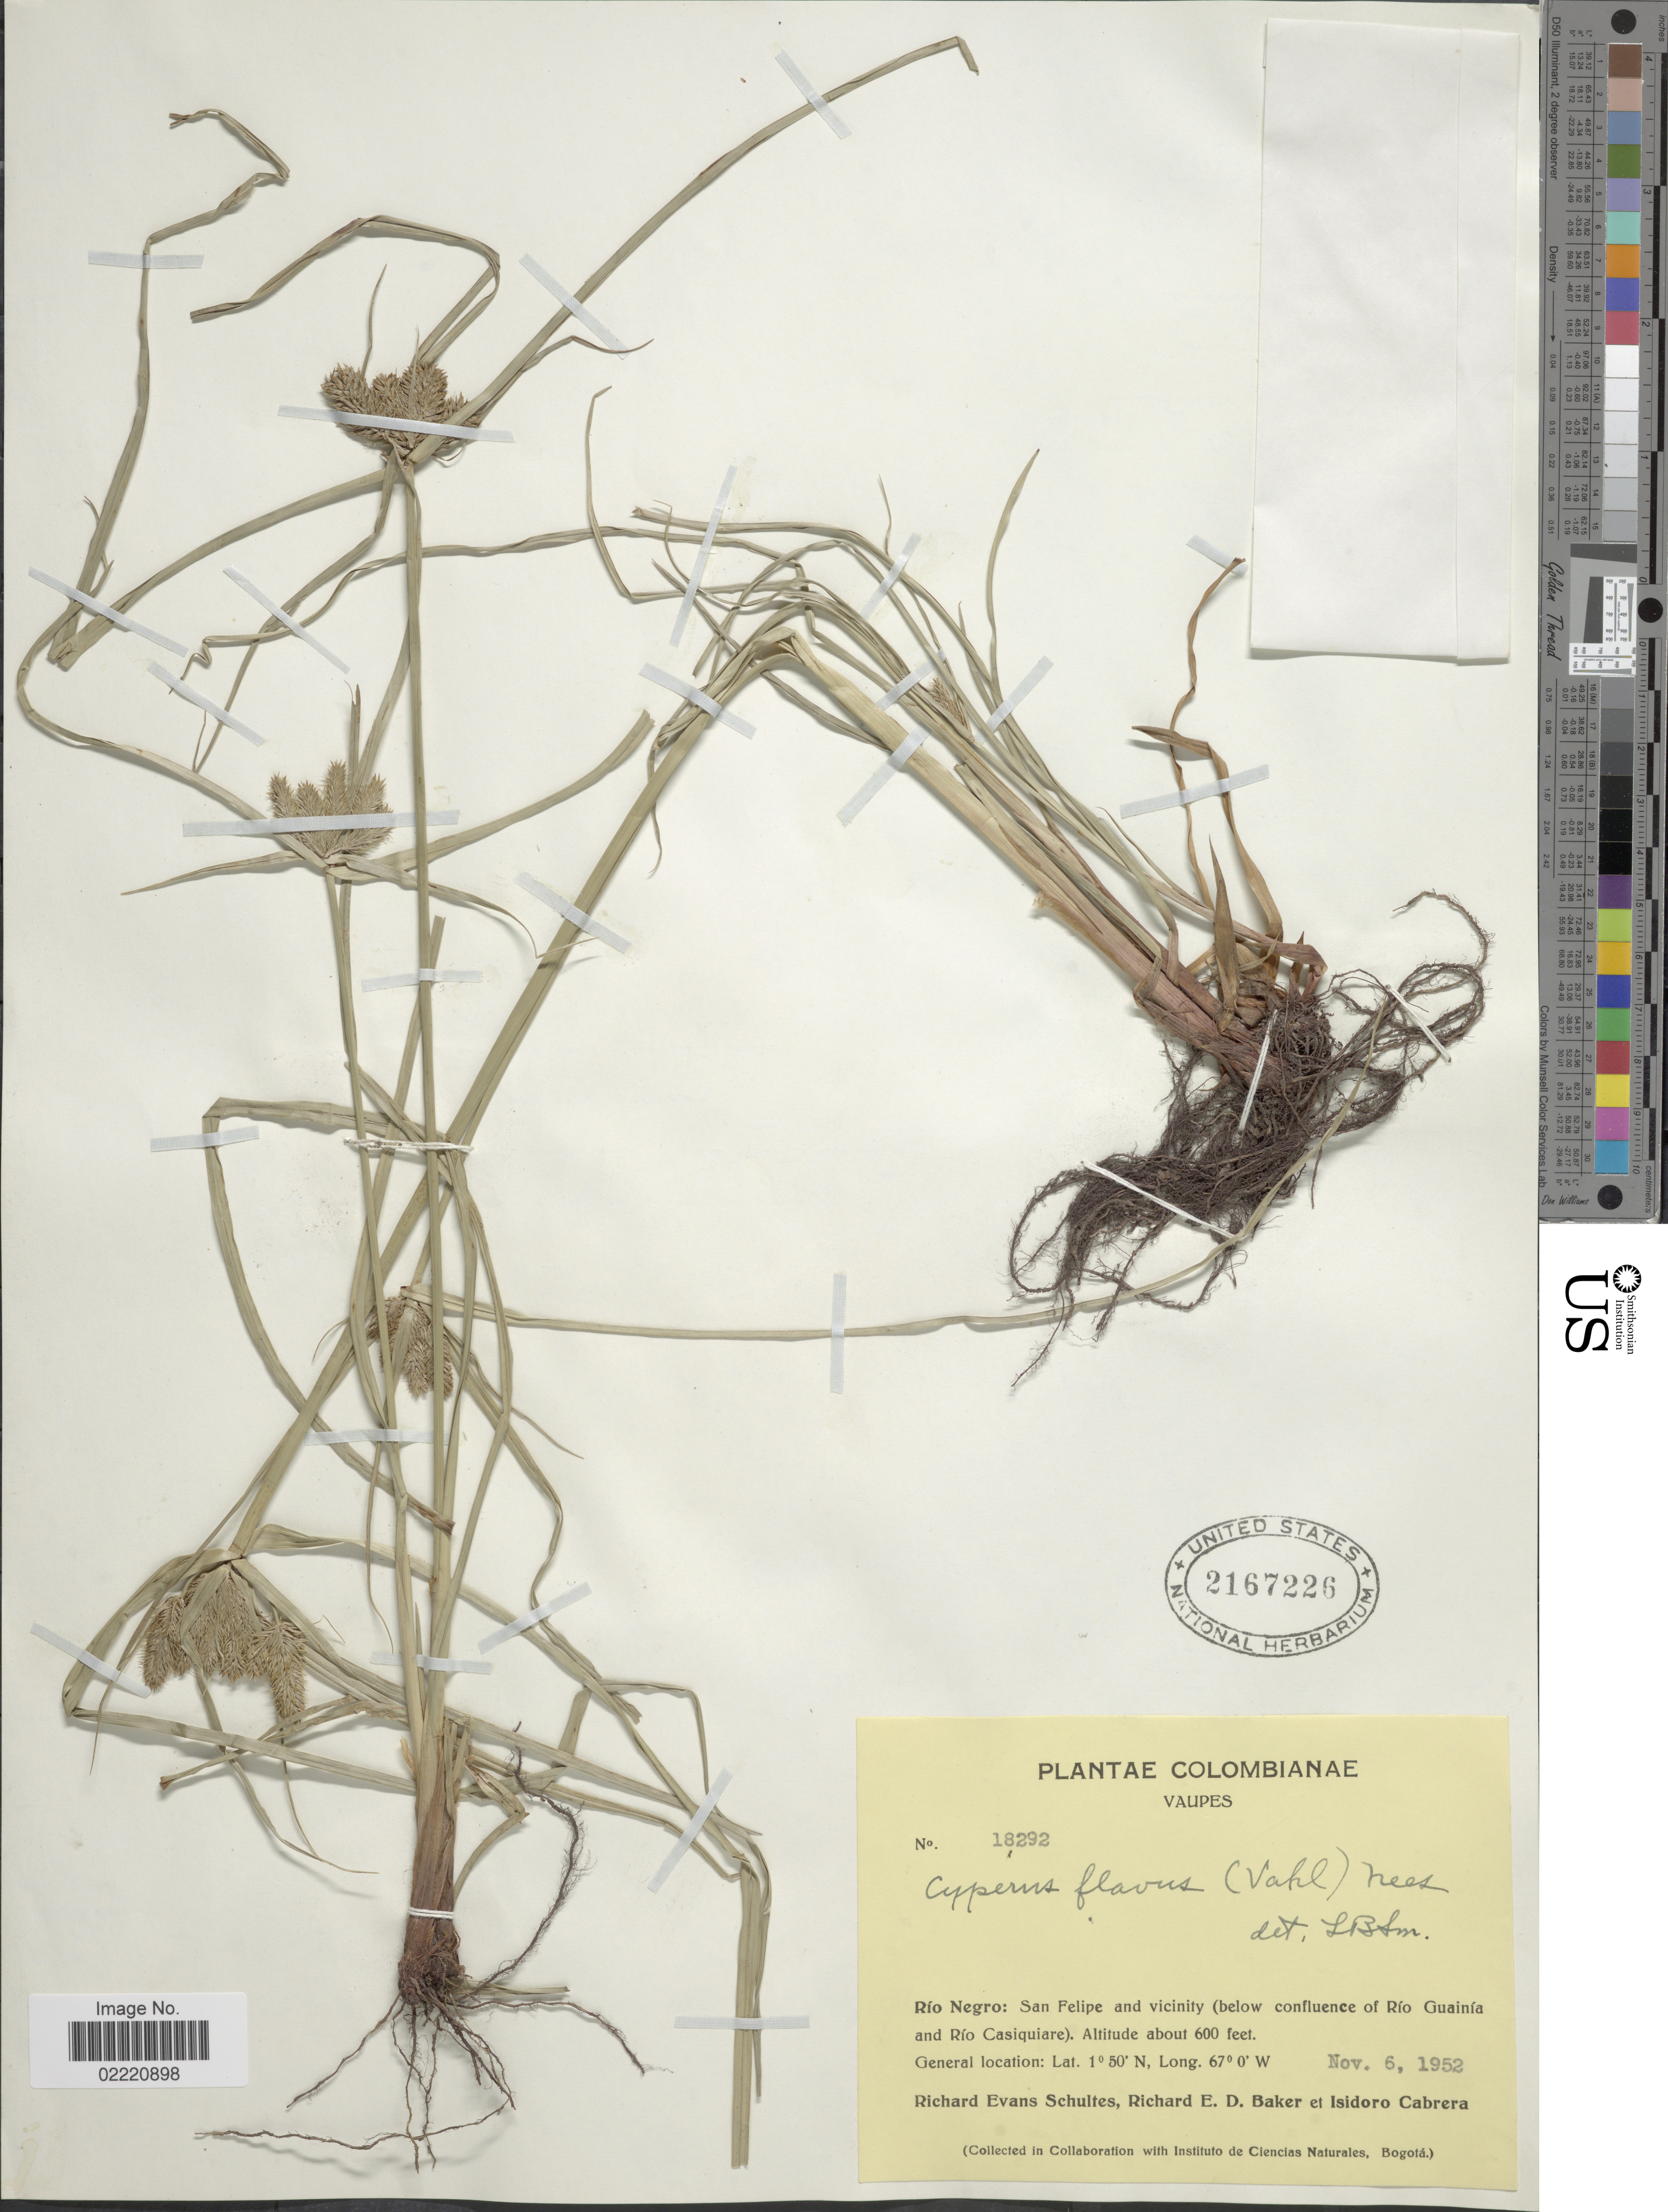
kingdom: Plantae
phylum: Tracheophyta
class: Liliopsida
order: Poales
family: Cyperaceae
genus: Cyperus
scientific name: Cyperus aggregatus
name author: (Willd.) Endl.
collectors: R. E. Schultes, R. E. D. Baker & I. Cabrera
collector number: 18292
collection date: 1952-11-06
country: Colombia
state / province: Vaupés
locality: Rio Negro: San Felipe and vicinity (below confluence of Rio Guainia and Rio Casiquiare).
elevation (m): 183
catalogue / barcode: US 2167226